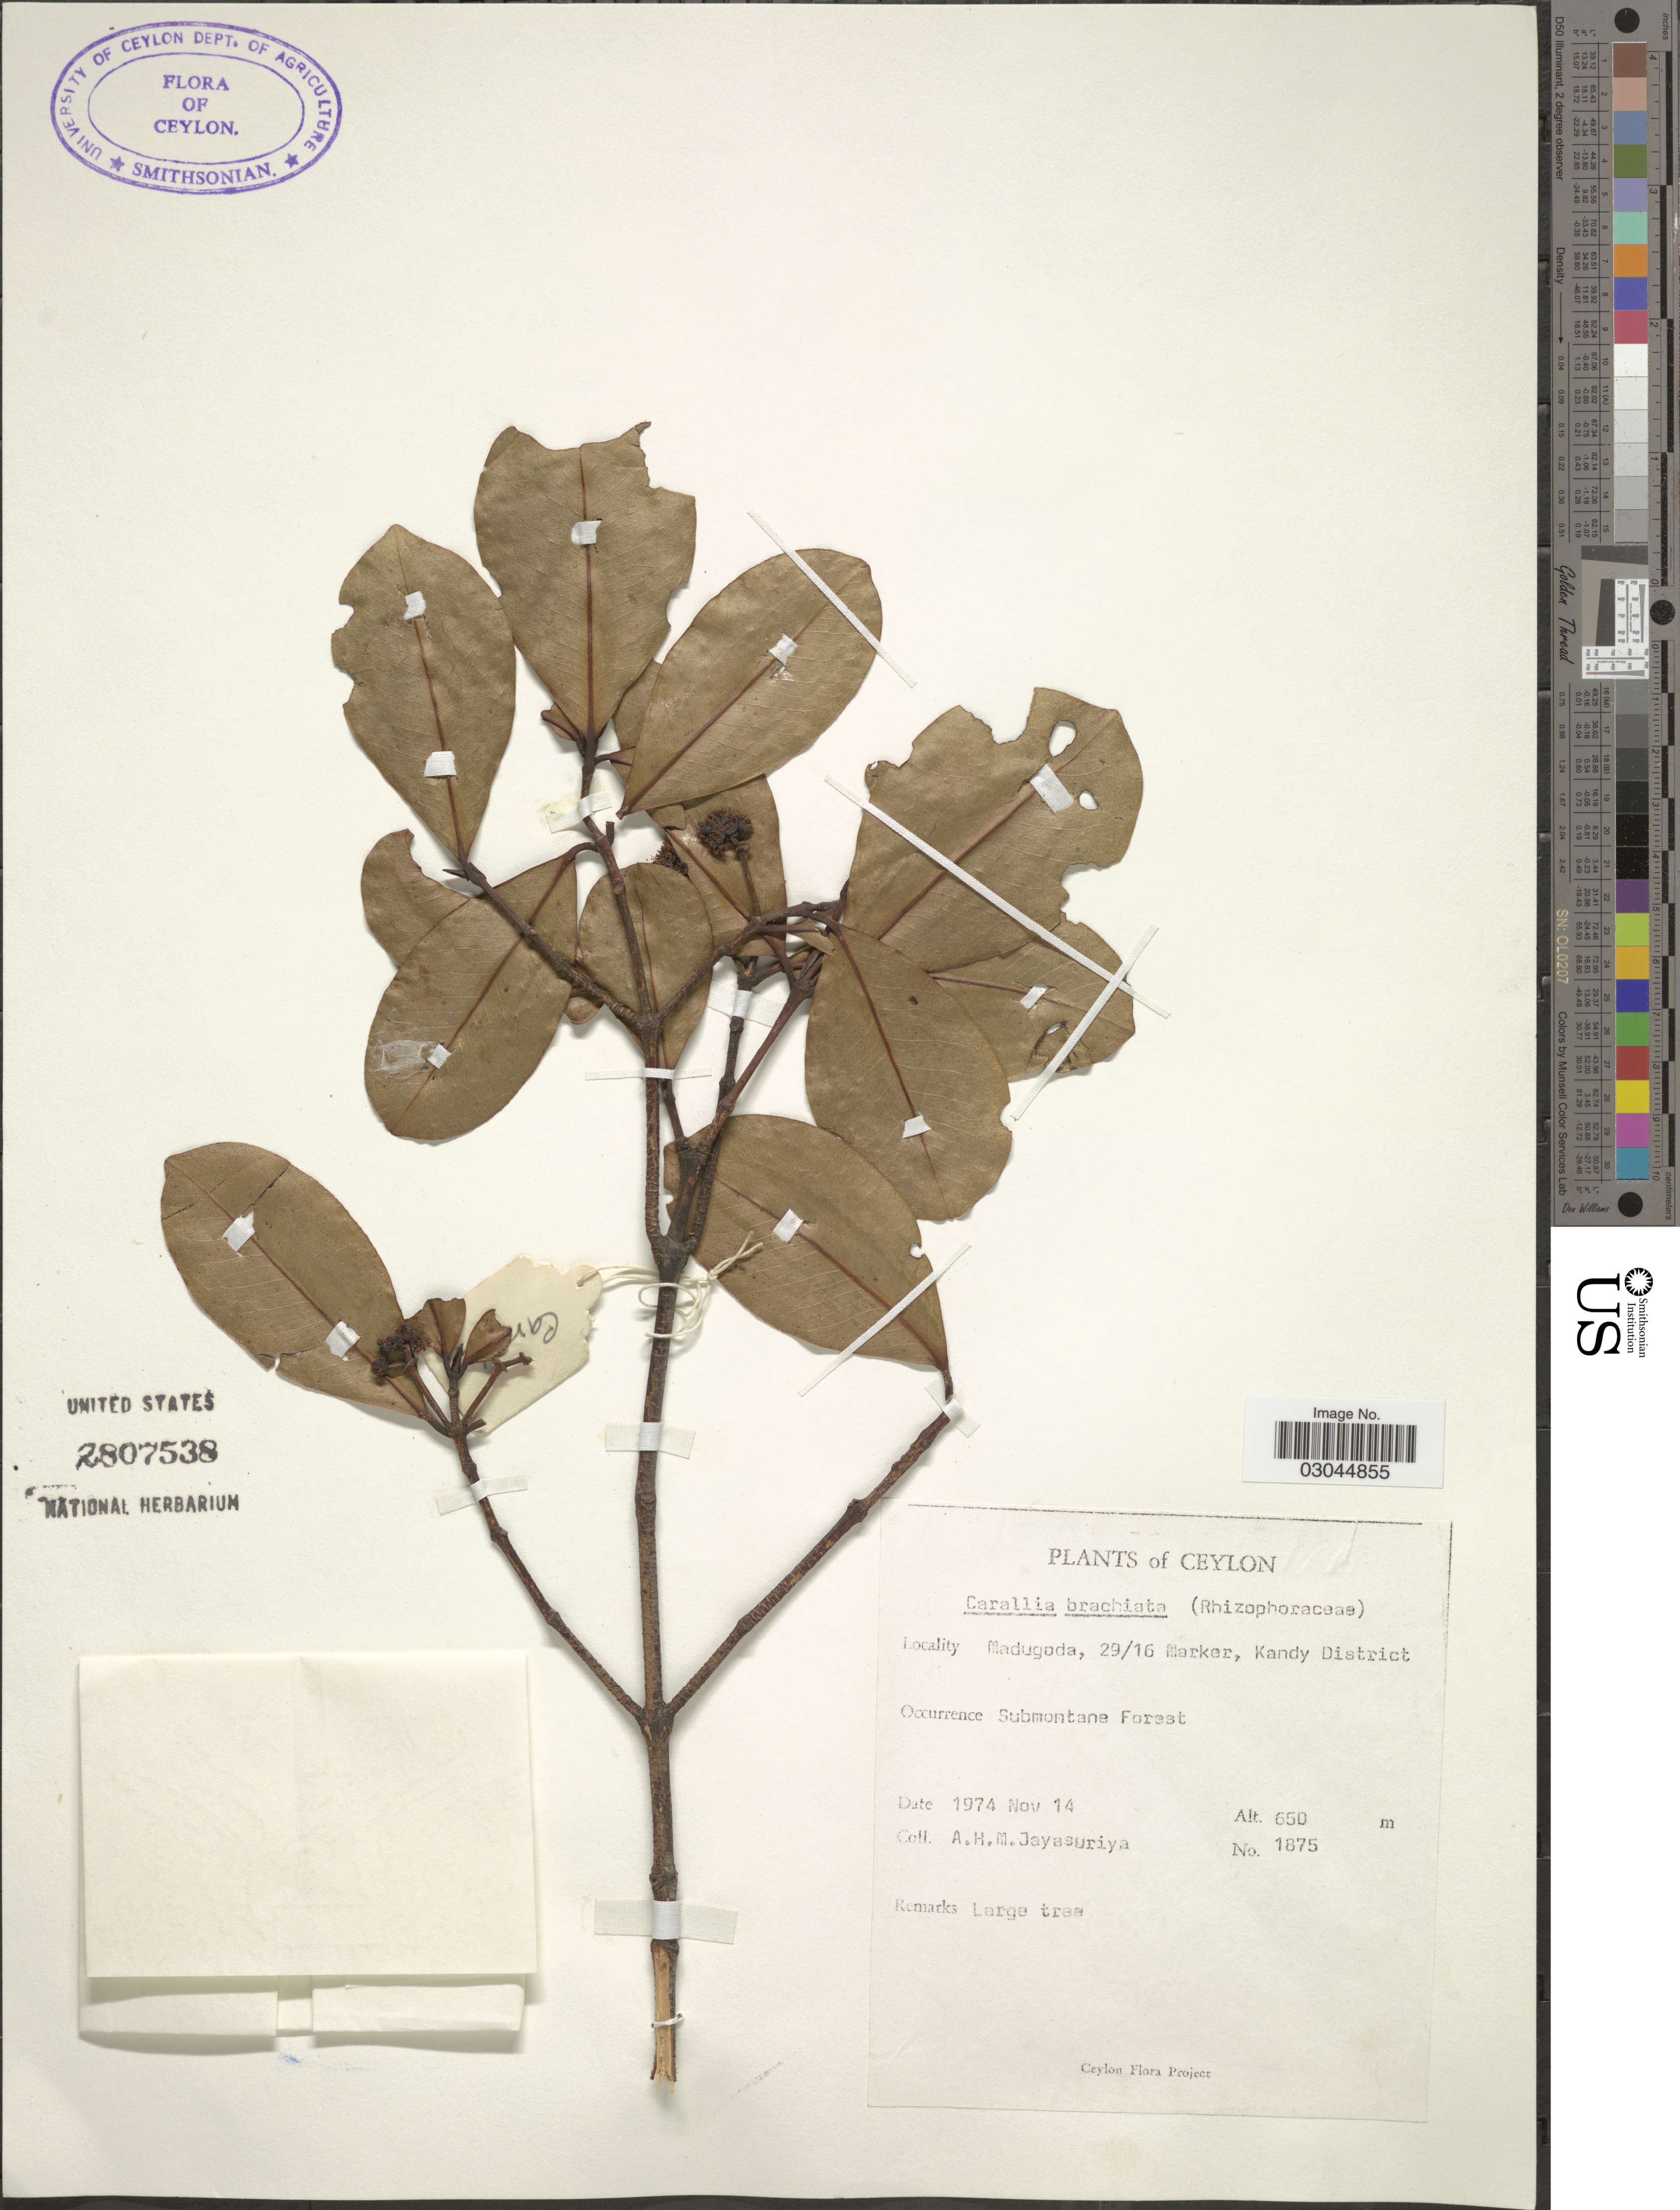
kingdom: Plantae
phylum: Tracheophyta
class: Magnoliopsida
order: Malpighiales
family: Rhizophoraceae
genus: Carallia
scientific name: Carallia brachiata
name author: (Lour.) Merr.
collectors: A. H. Jayasuriya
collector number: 1875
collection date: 1974-11-14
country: Sri Lanka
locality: Madugoda, 29/16 Marker, Kandy District. Submontane Forest.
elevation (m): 650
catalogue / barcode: US 2807538